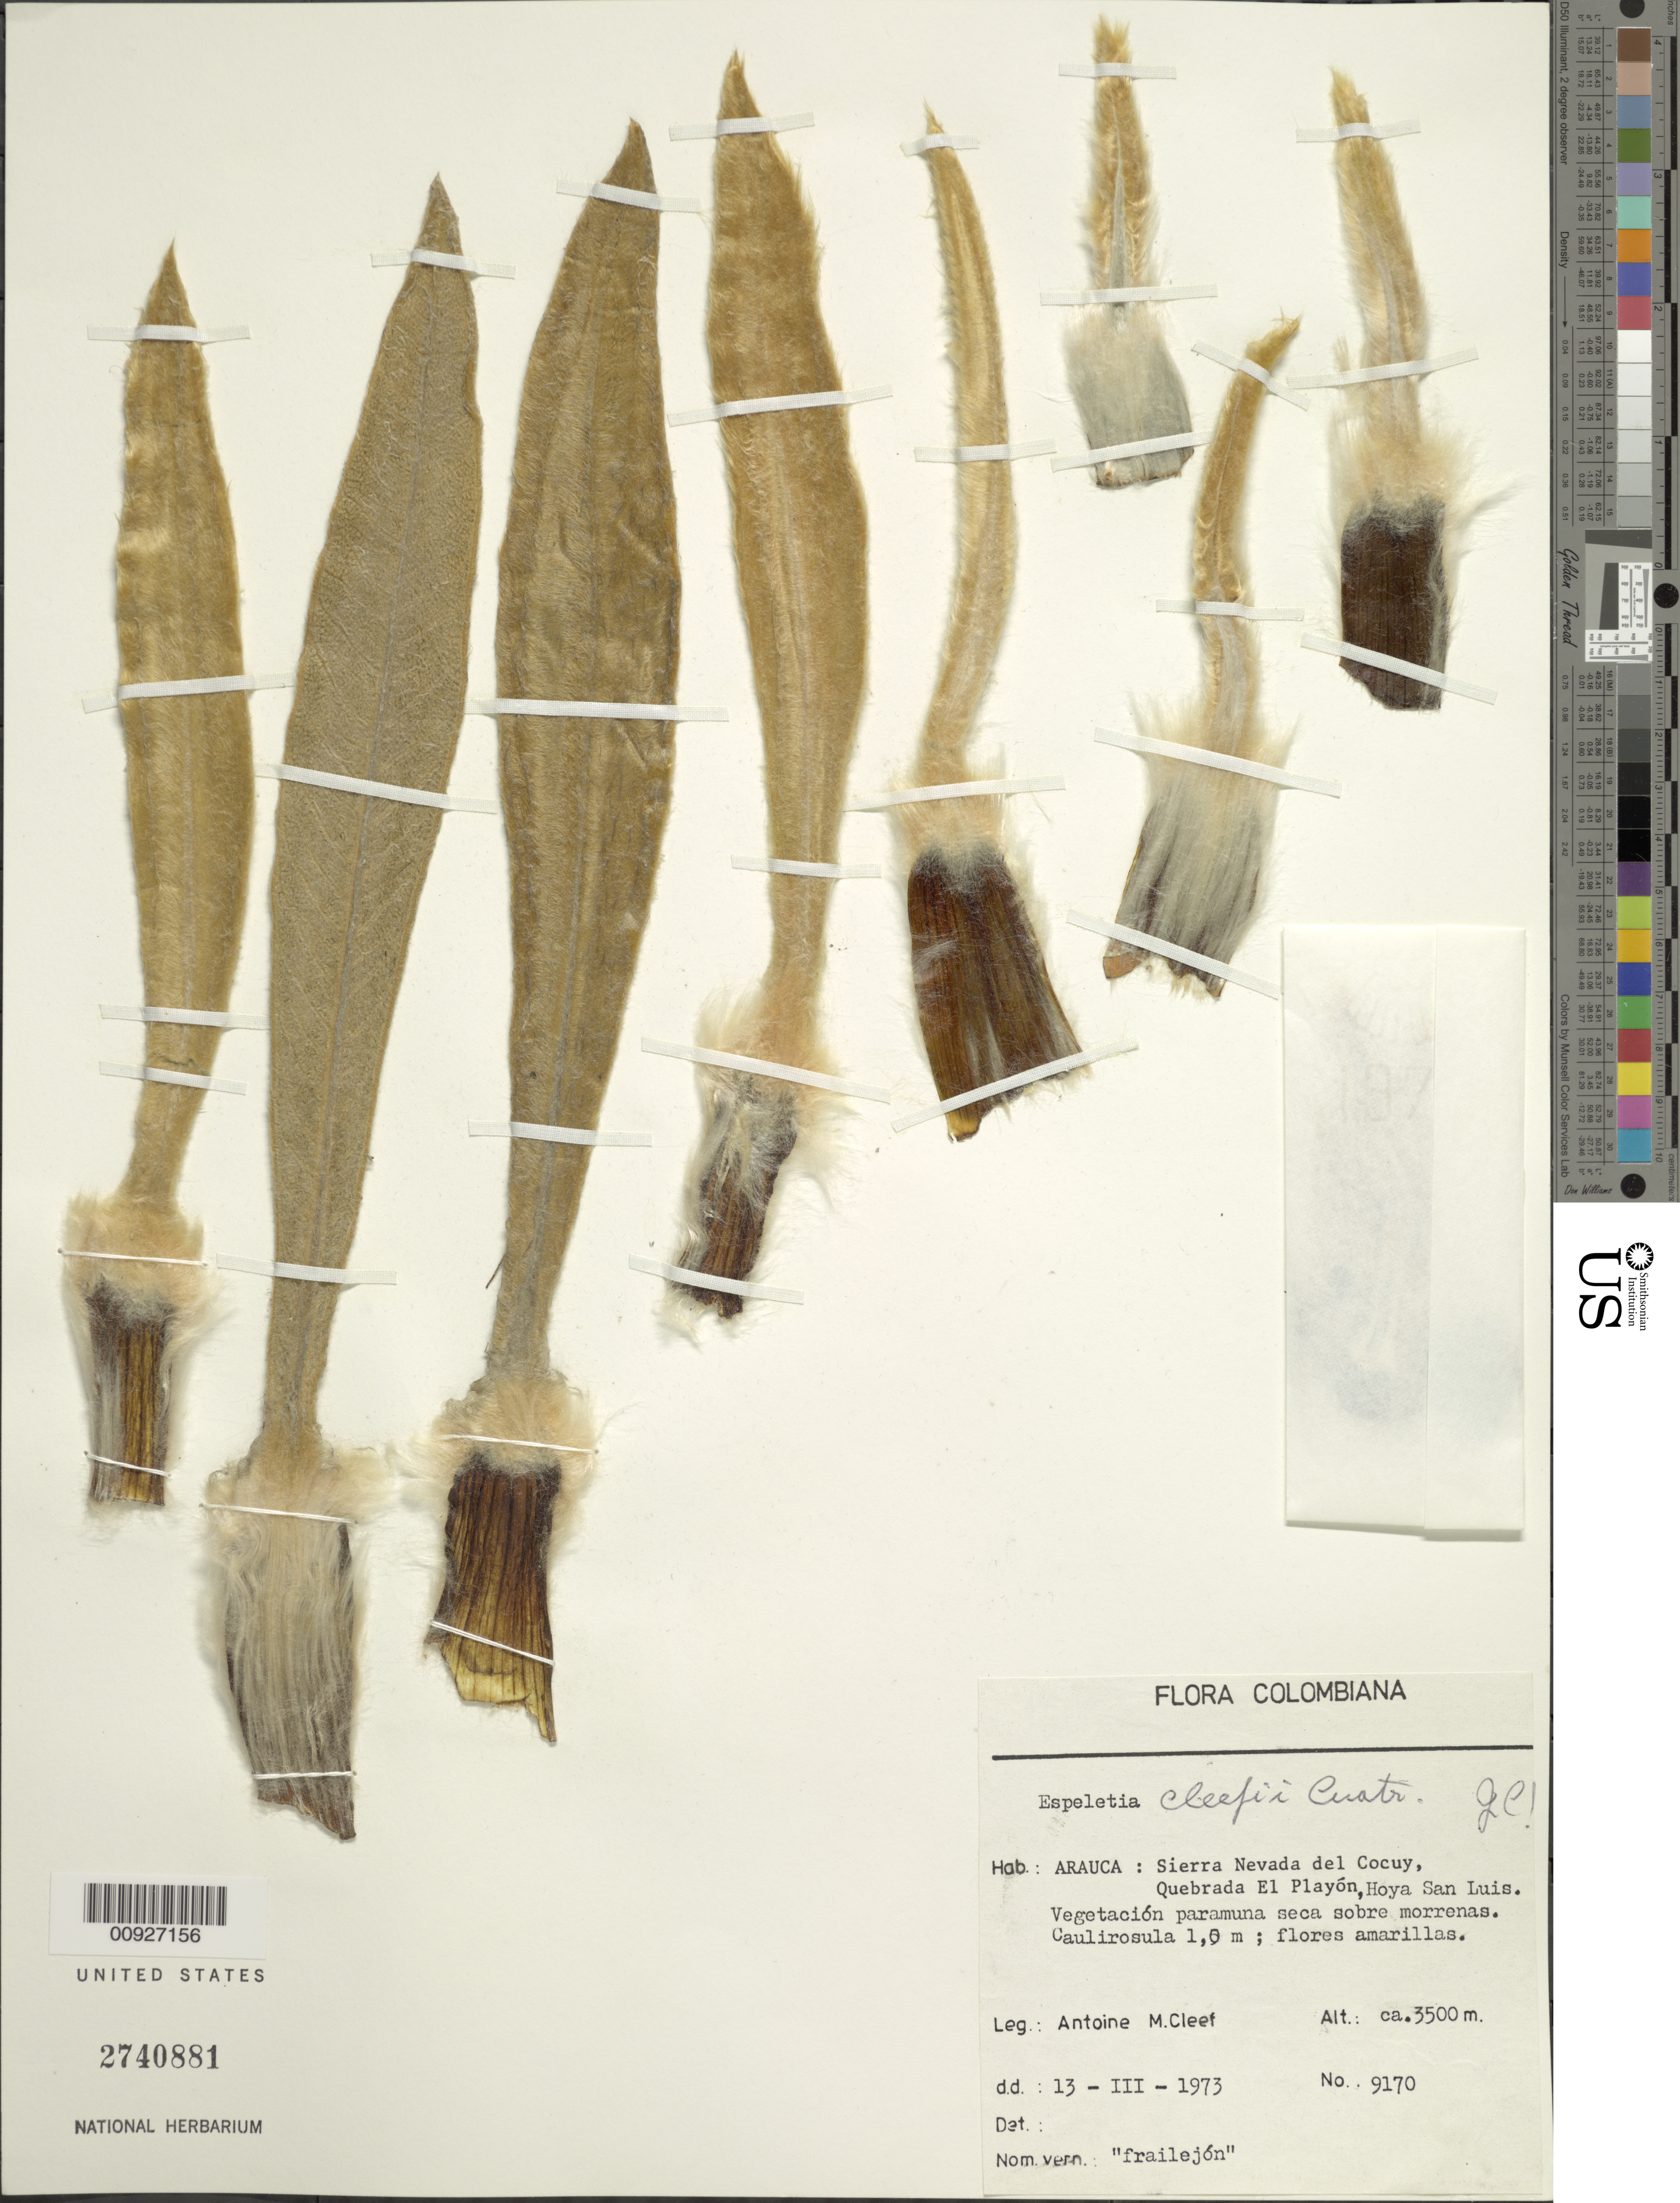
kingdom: Plantae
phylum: Tracheophyta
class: Magnoliopsida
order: Asterales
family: Asteraceae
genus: Espeletia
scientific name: Espeletia cleefii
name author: Cuatrec.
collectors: A. M. Cleef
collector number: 9170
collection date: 1973-03-13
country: Colombia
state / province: Arauca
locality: Sierra nevada del Cocuy, Quebrada El Playón, Hoya San Luis.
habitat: Vegetación paramuna seca sobre morrenas.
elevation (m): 3500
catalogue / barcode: US 2740881